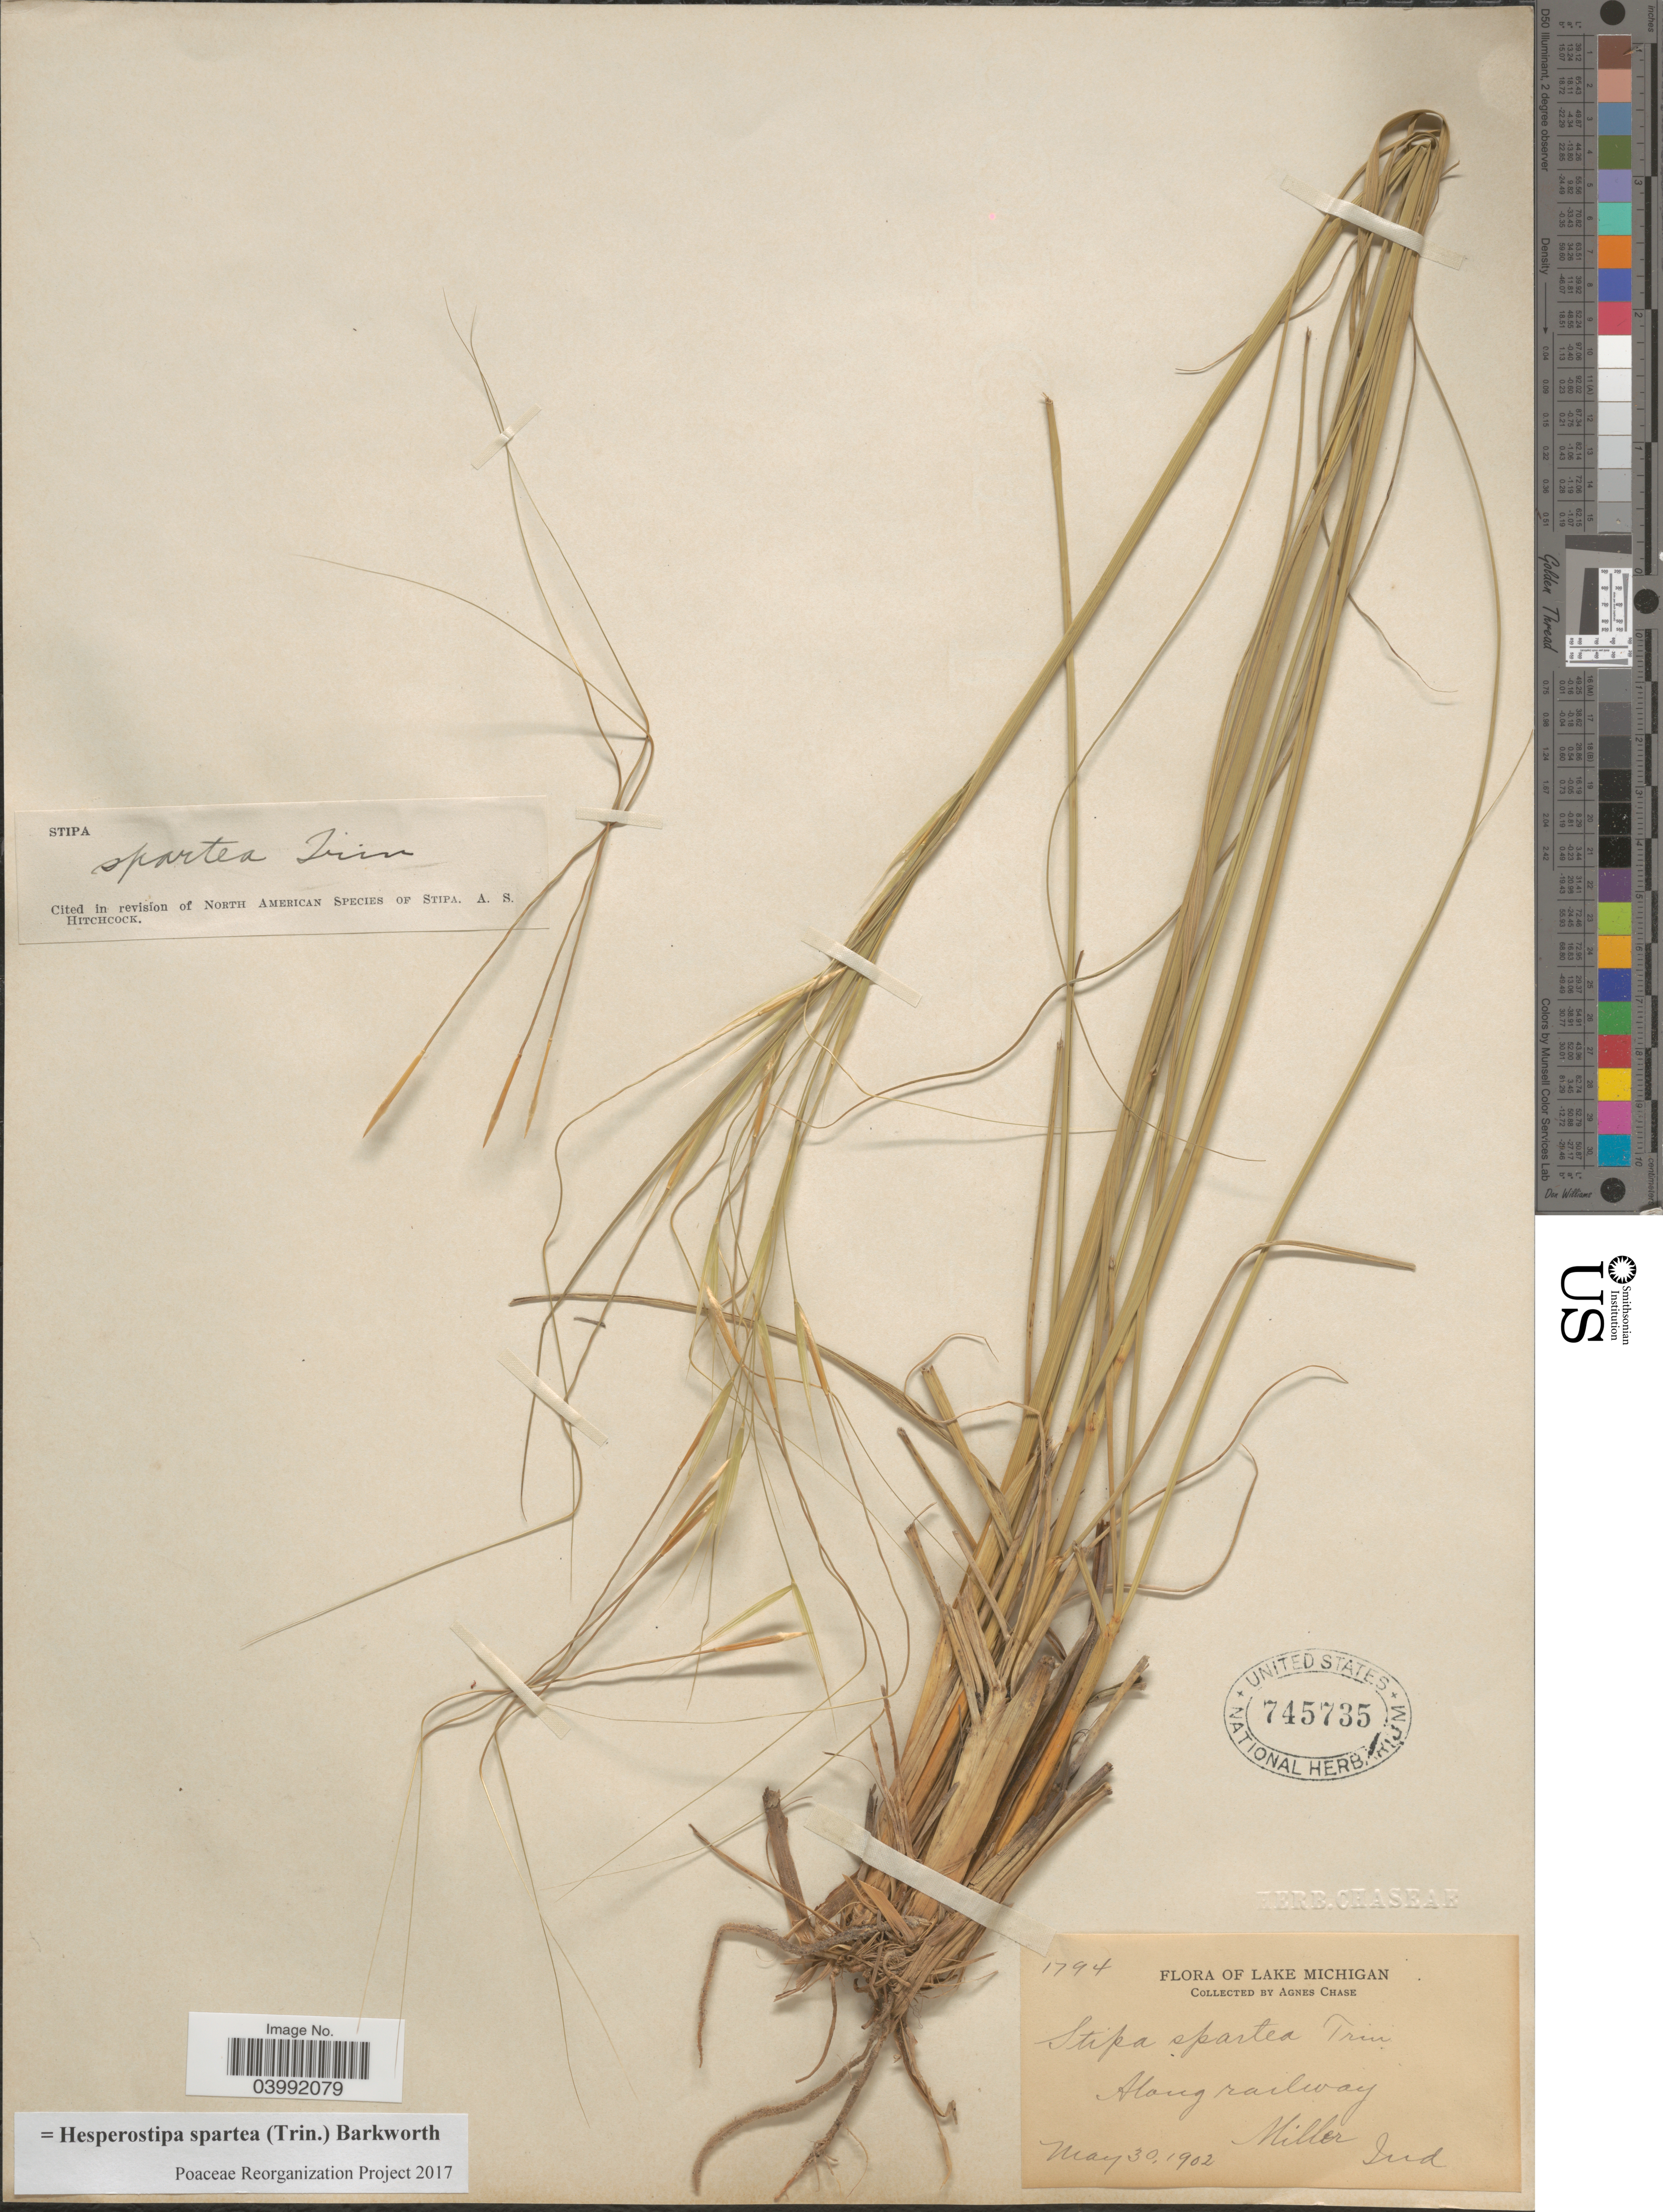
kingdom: Plantae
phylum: Tracheophyta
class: Liliopsida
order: Poales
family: Poaceae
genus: Hesperostipa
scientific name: Hesperostipa spartea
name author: (Trin.) Barkworth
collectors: A. Chase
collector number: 1794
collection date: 1902-05-30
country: United States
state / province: Indiana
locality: Lake Michigan. Along railway. Miller.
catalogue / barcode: US 745735